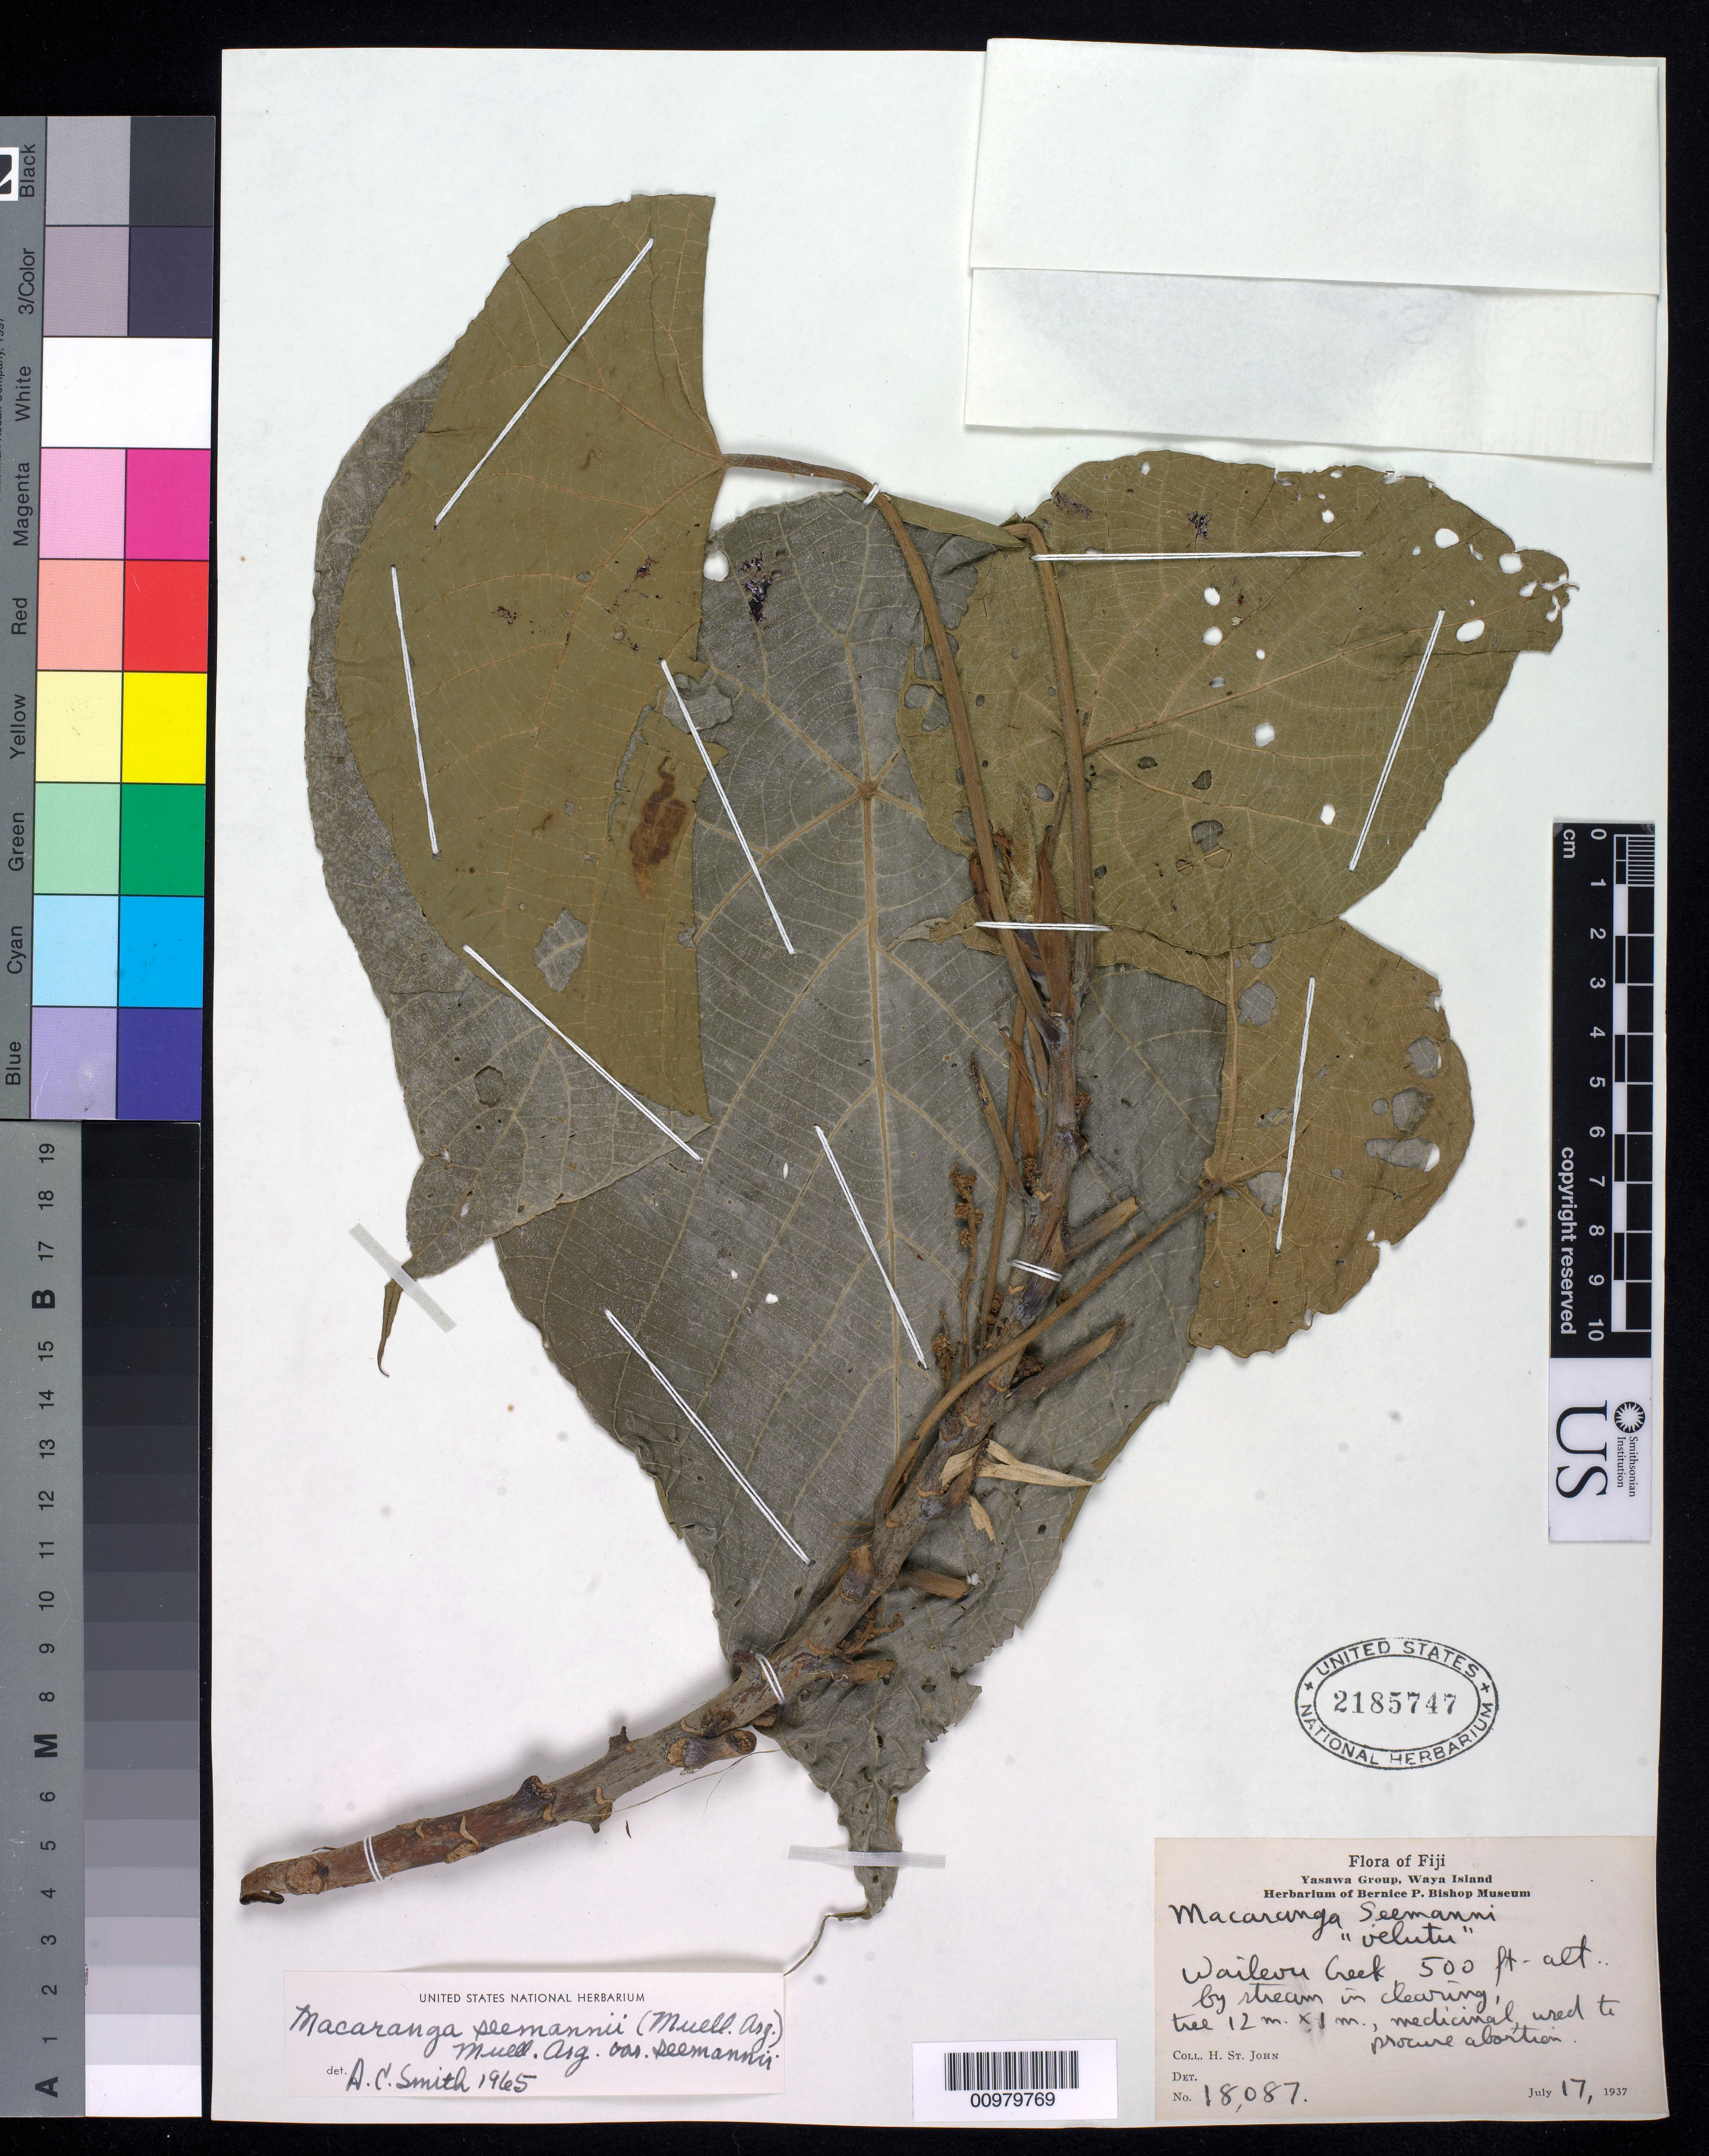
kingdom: Plantae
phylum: Tracheophyta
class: Magnoliopsida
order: Malpighiales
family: Euphorbiaceae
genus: Macaranga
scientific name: Macaranga seemannii var. seemannii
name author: (Müll. Arg.) Müll. Arg.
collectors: H. St. John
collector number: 18087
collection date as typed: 17 Jul 1937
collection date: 1937-07-17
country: Fiji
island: Waya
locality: Waileua Creek, by stream in clearing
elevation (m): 152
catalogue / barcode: US 2185747